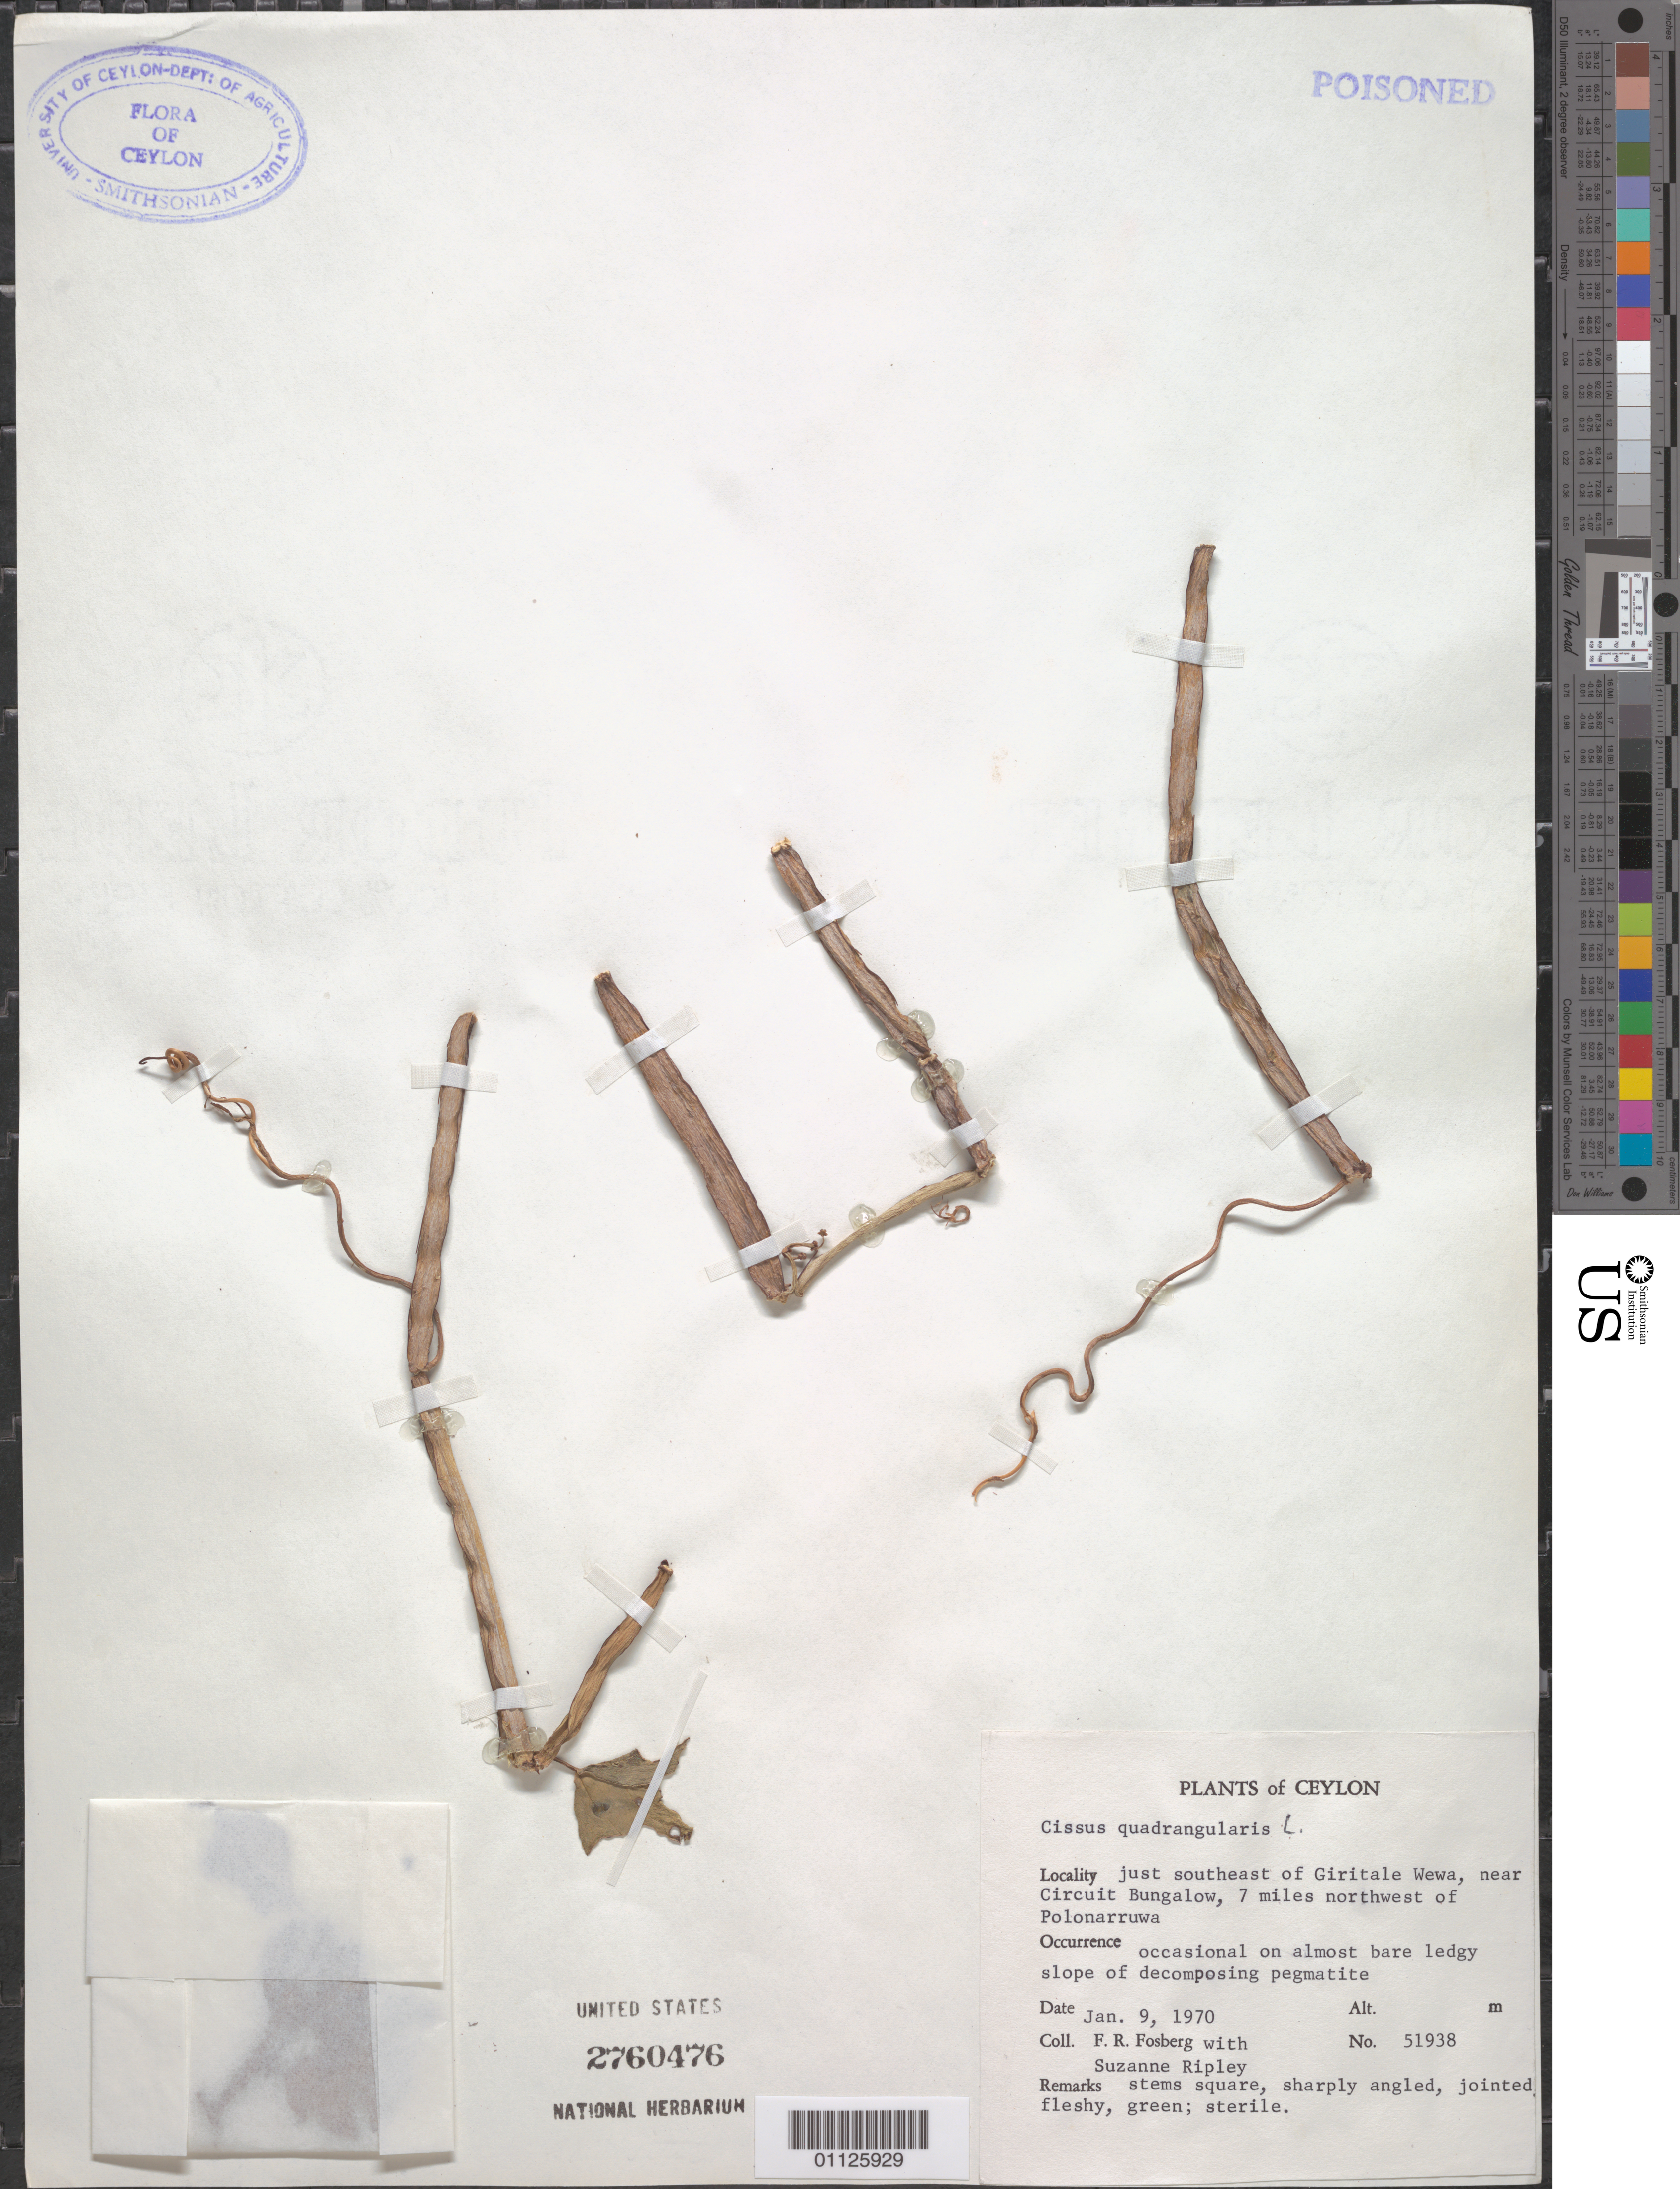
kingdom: Plantae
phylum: Tracheophyta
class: Magnoliopsida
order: Vitales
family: Vitaceae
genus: Cissus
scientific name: Cissus quadrangularis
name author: L.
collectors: F. R. Fosberg & S. Ripley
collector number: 51938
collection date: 1970-01-09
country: Sri Lanka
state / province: North Central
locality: Just S of Giritale Wewa, near Circuit Bungalow, 7 mi NW of Polonarruwa.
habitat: Occasional on almost bare ledgy slope of decomposing pegmatite.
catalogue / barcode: US 2760476